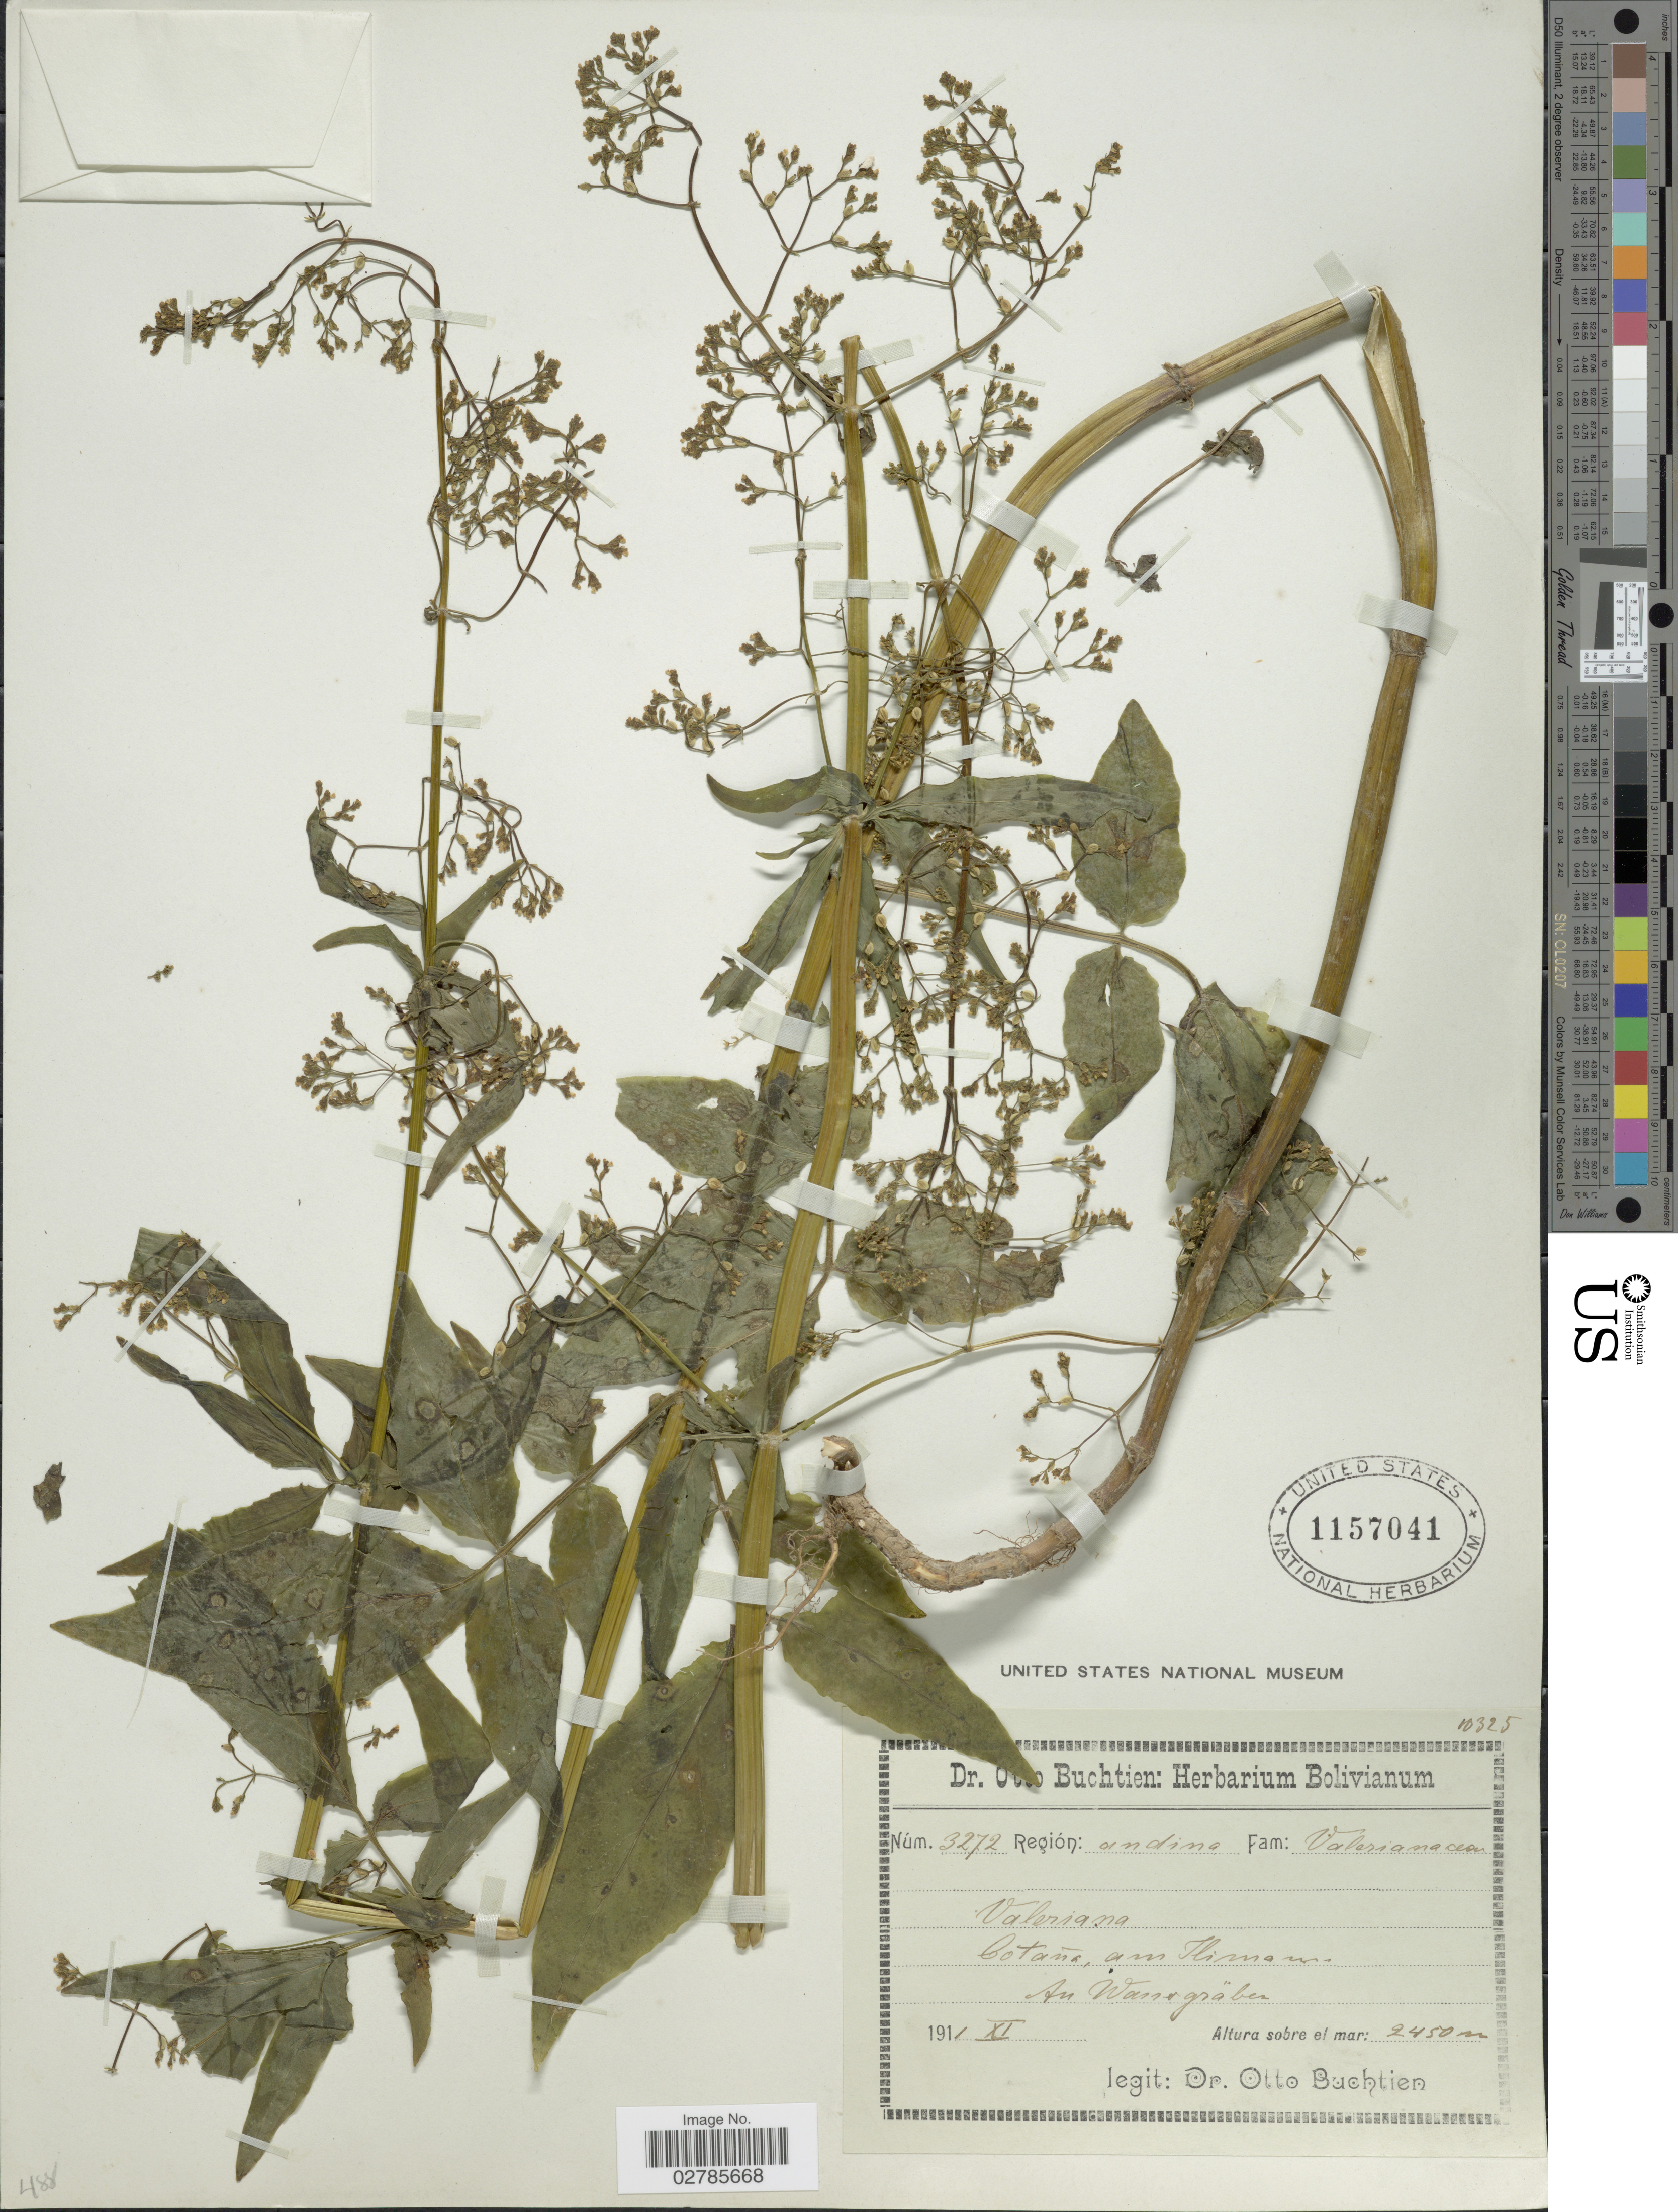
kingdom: Plantae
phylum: Tracheophyta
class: Magnoliopsida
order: Dipsacales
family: Caprifoliaceae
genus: Valeriana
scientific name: Valeriana sp.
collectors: O. Buchtien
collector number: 3272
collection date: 1911-11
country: Bolivia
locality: Región: Andina, Cotaña, am Himaus, An Wassergräben.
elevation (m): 2450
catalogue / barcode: US 1157041